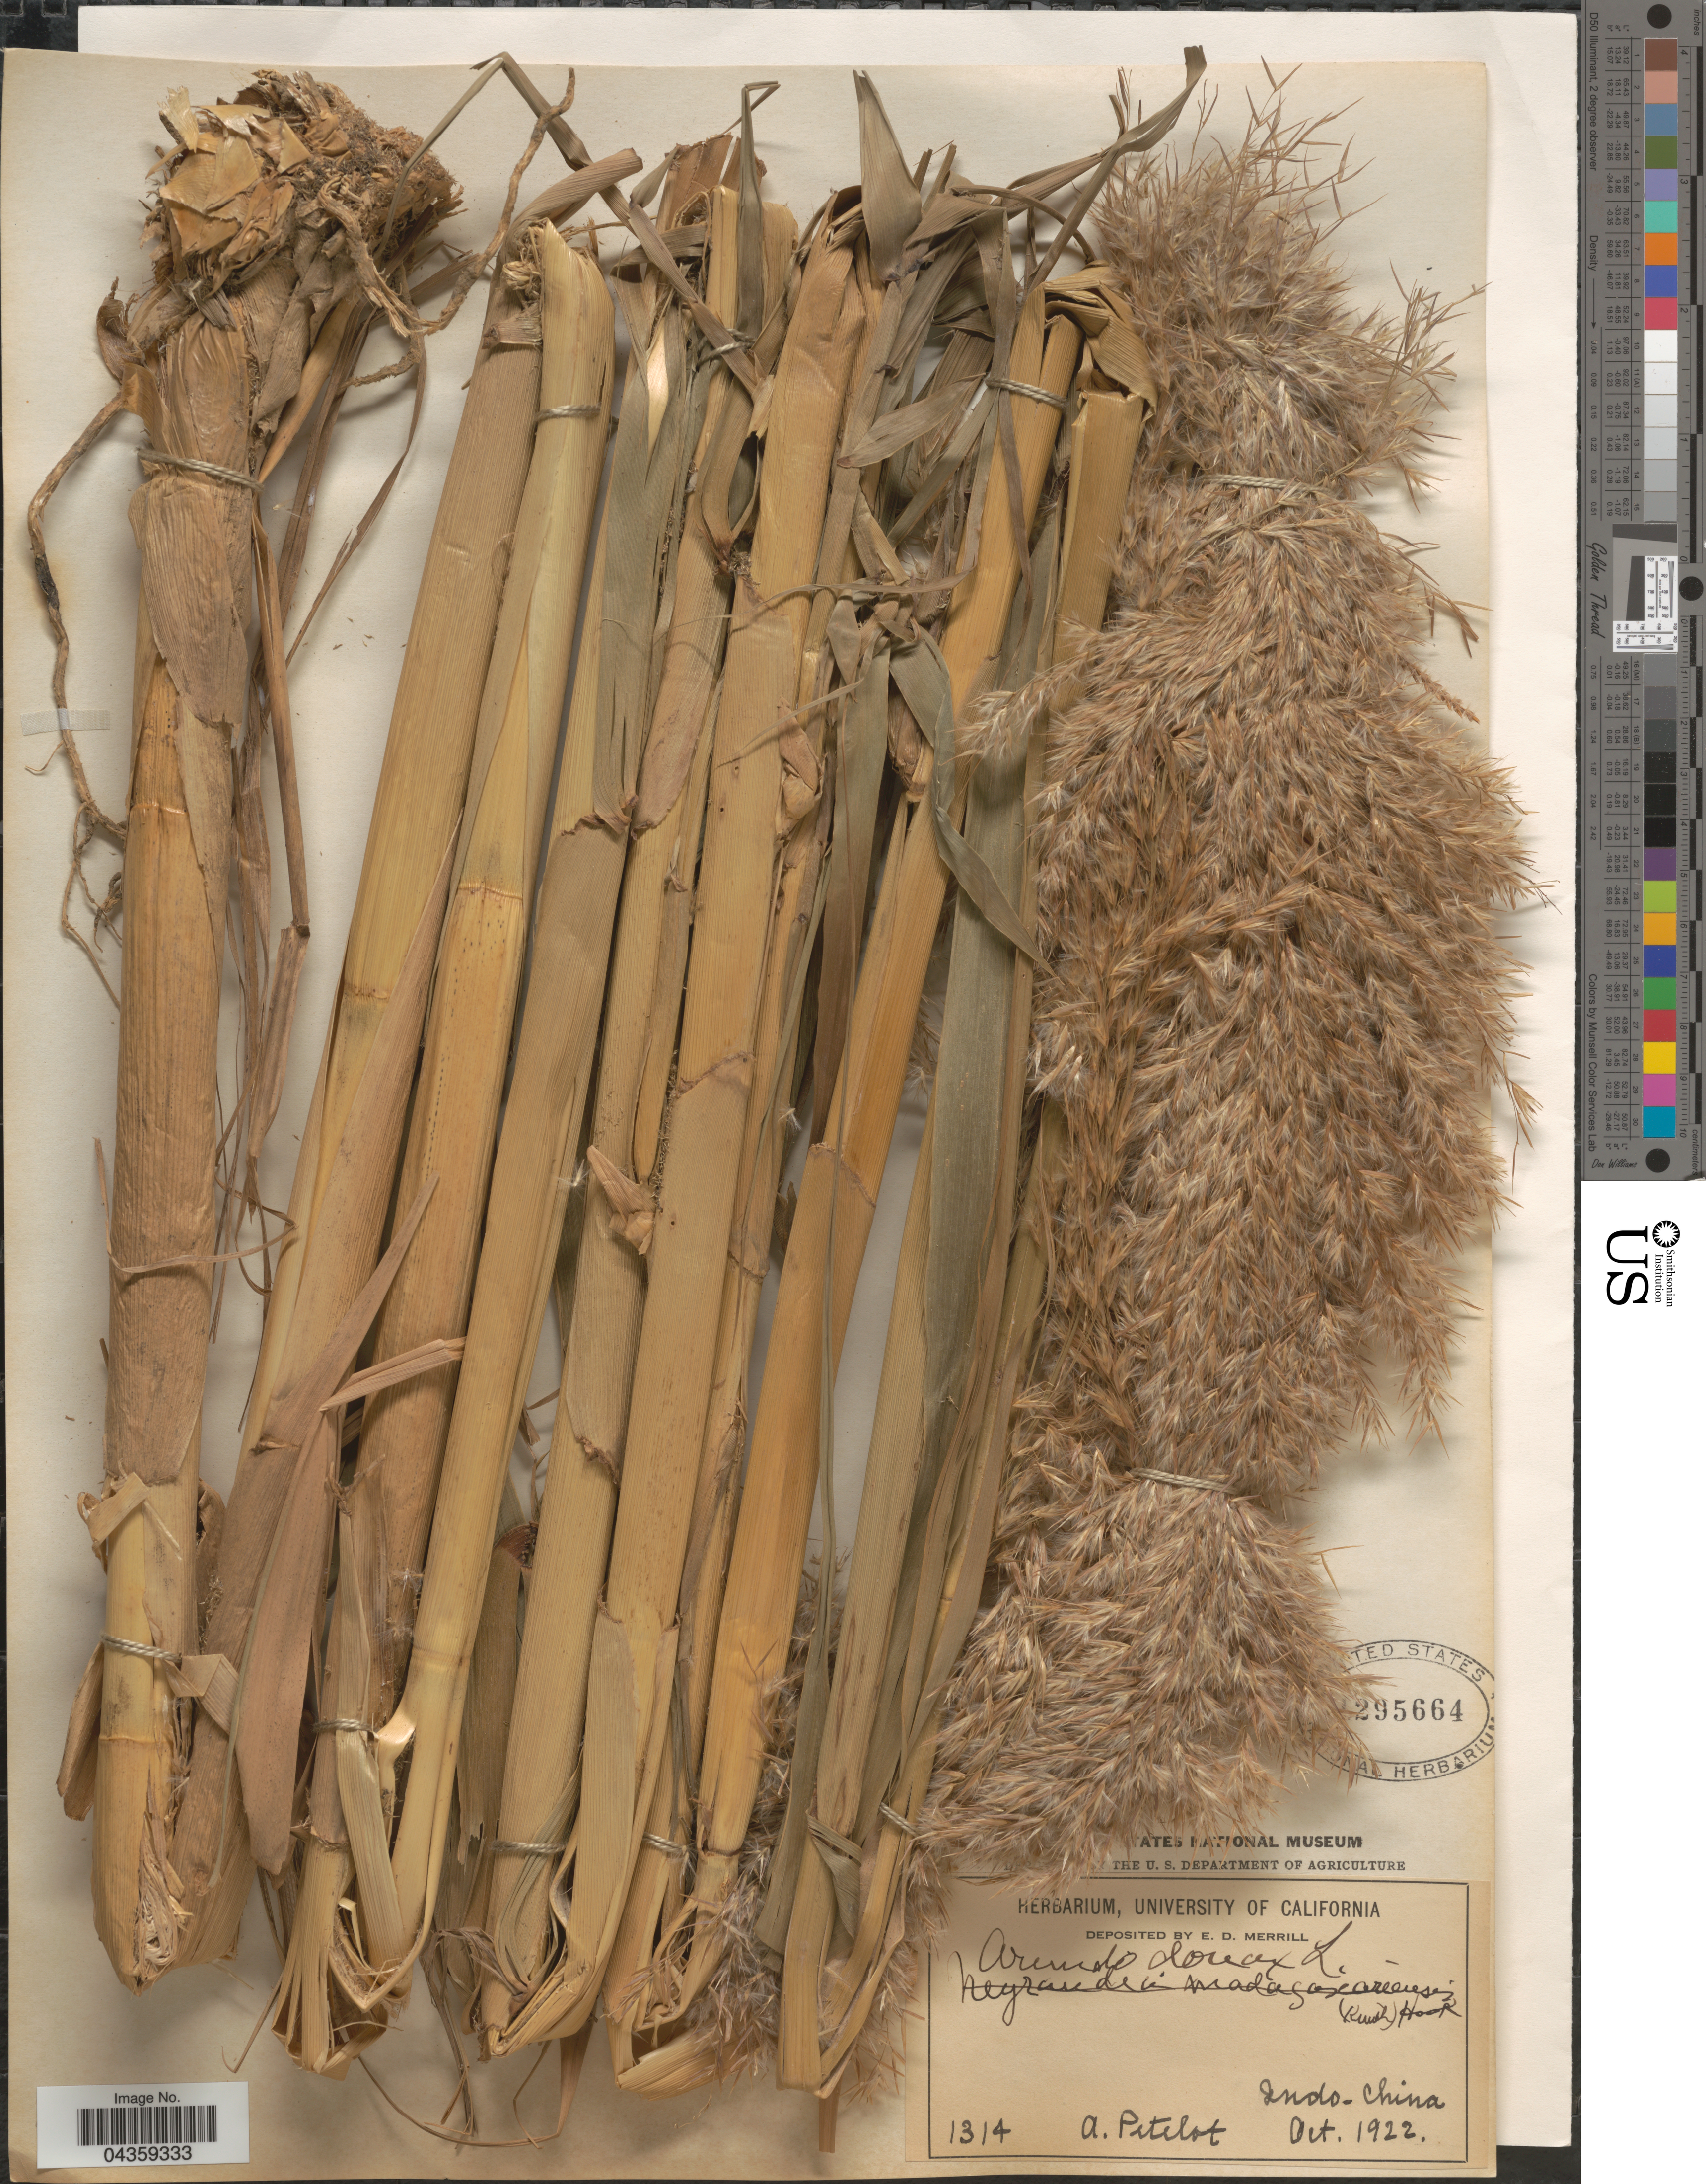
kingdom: Plantae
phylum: Tracheophyta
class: Liliopsida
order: Poales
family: Poaceae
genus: Arundo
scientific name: Arundo donax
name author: L.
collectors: A. Petelot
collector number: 1314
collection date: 1922-10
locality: Indo-China.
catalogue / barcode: US 295664